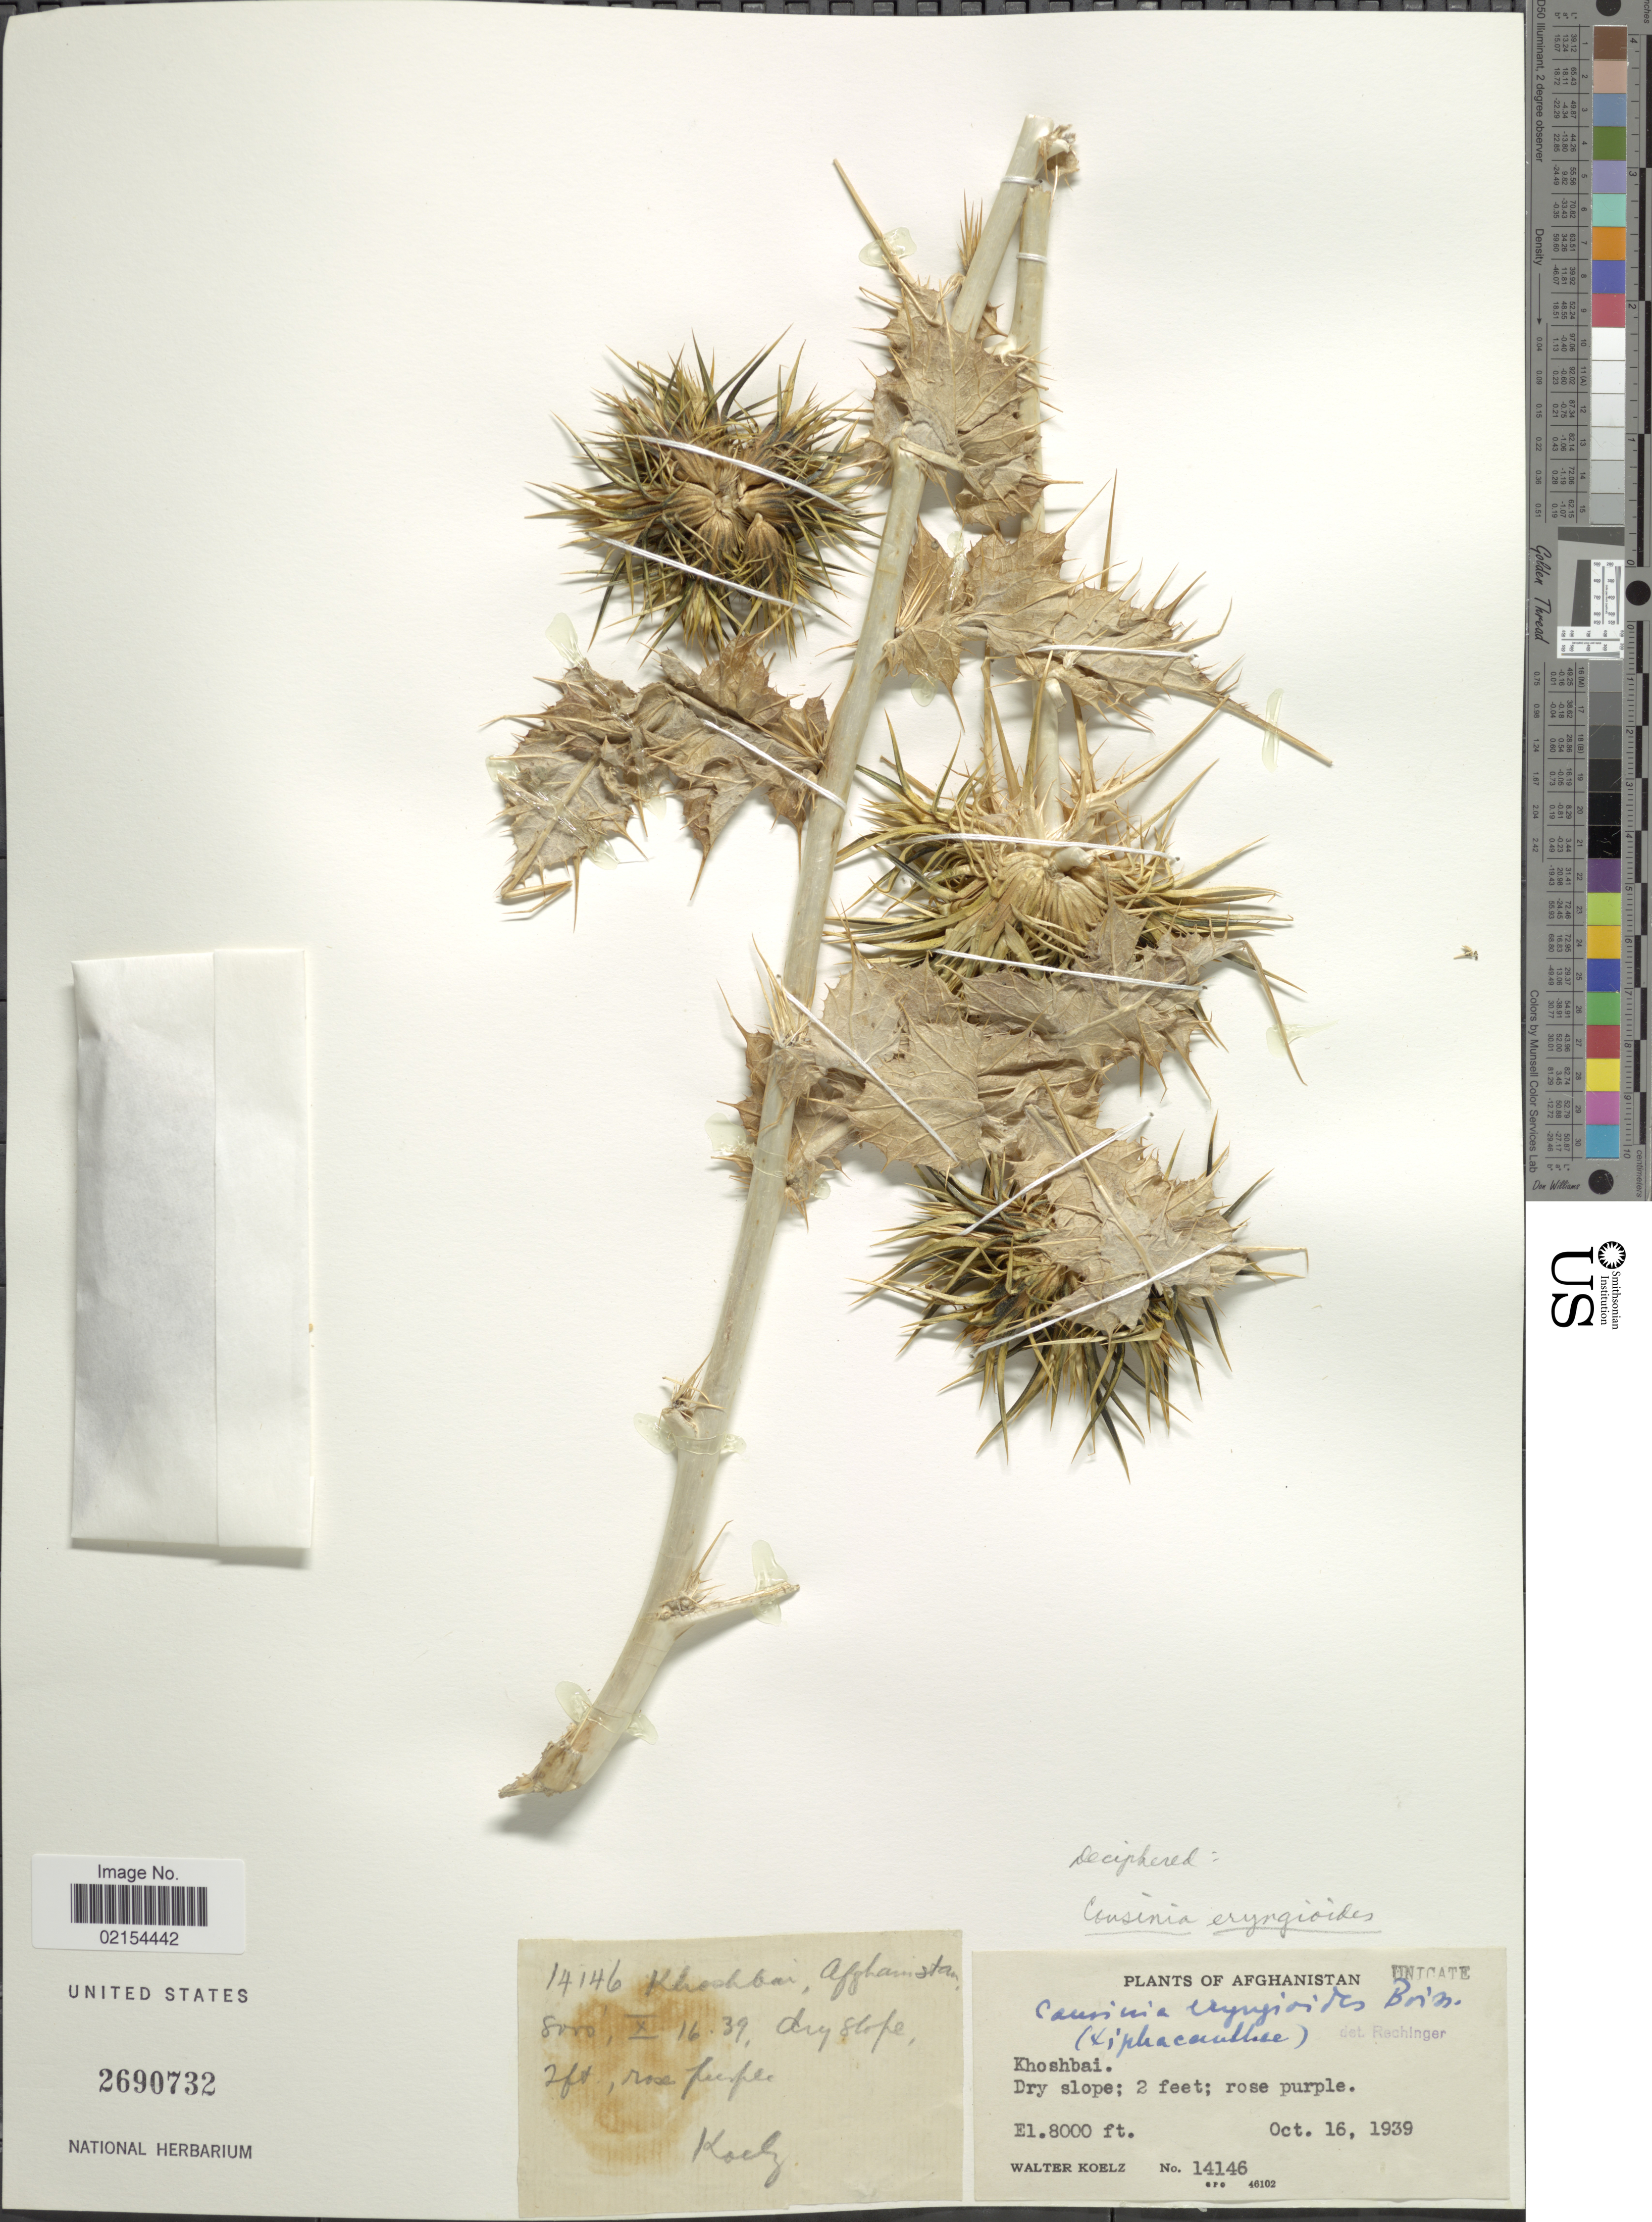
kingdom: Plantae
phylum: Tracheophyta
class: Magnoliopsida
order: Asterales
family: Asteraceae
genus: Cousinia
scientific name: Cousinia eryngioides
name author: Boiss.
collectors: W. N. Koelz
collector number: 14146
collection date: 1936-10-16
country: Afghanistan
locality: Khoshbai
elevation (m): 2438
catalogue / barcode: US 3690732